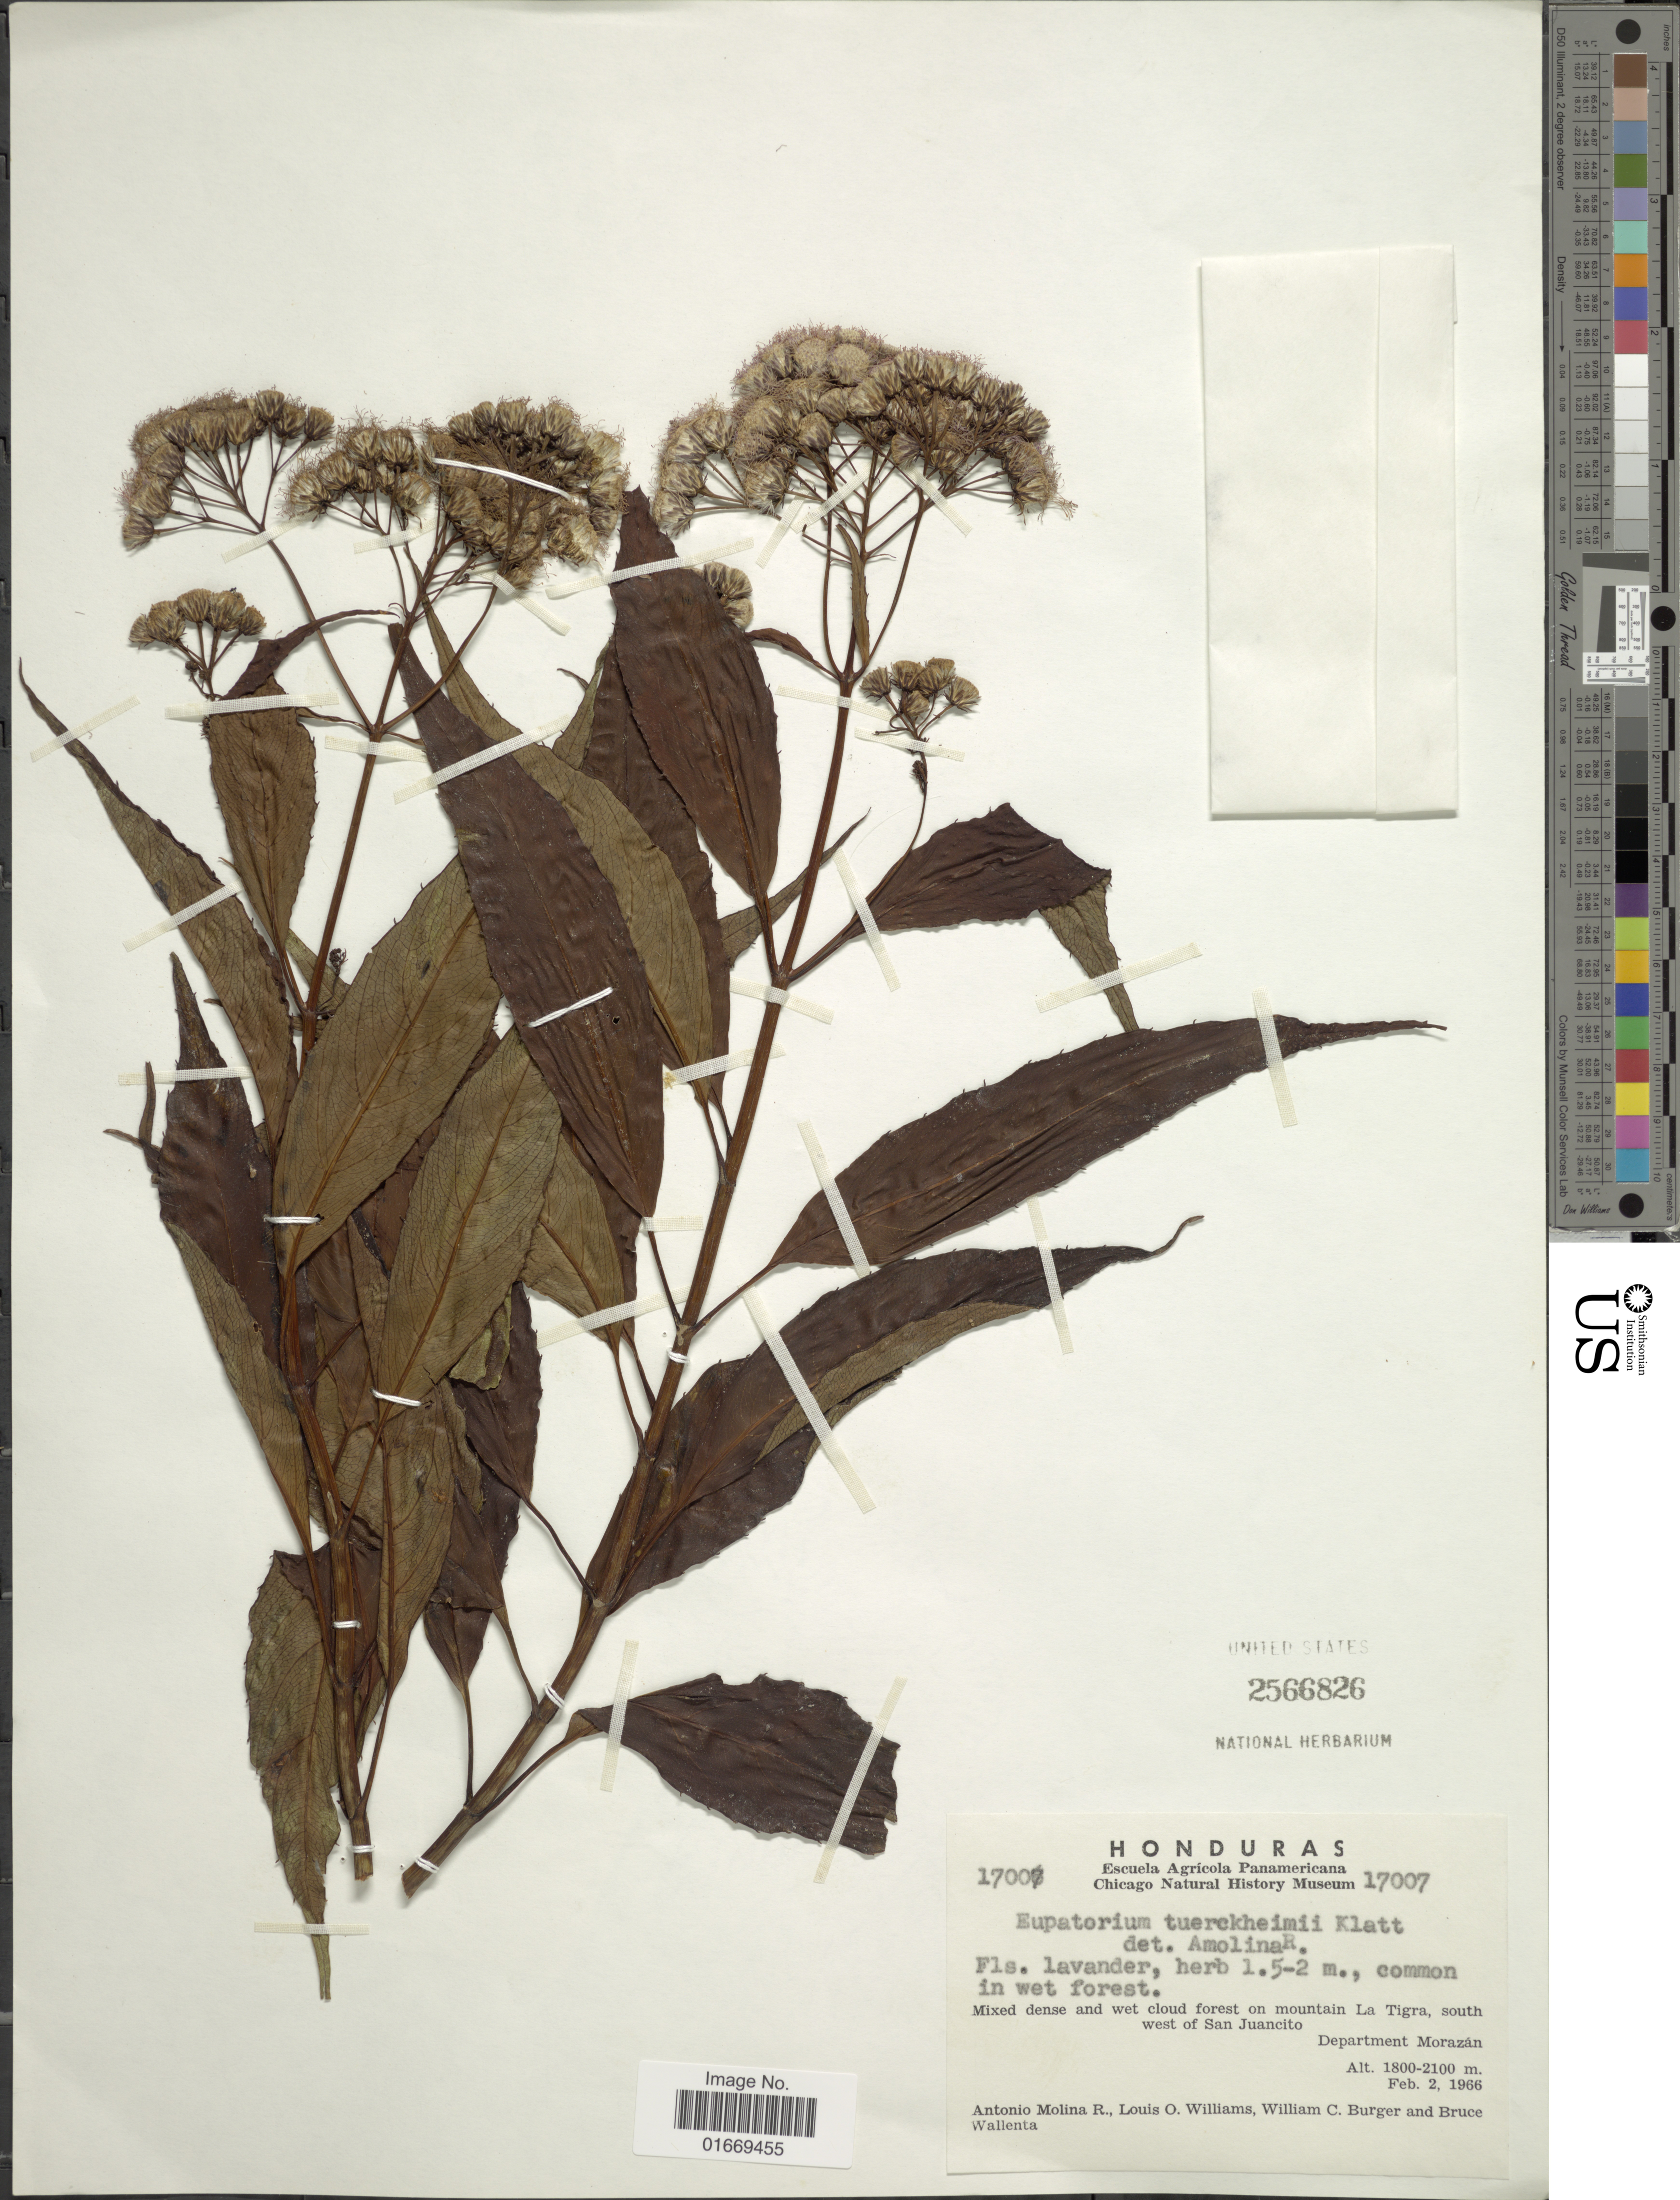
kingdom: Plantae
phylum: Tracheophyta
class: Magnoliopsida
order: Asterales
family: Asteraceae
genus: Bartlettina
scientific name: Bartlettina tuerckheimii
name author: (Klatt) R.M. King & H. Rob.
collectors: A. Molina R., L. O. Williams, W. Burger & B. Wallenta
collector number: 17007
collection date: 1966-02-02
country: Honduras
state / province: Fco. Morazán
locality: Mixed ense and wet cloud forest on mountain La Tigra, south west of San Junacito, Department Morazán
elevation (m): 1800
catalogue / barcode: US 2566826